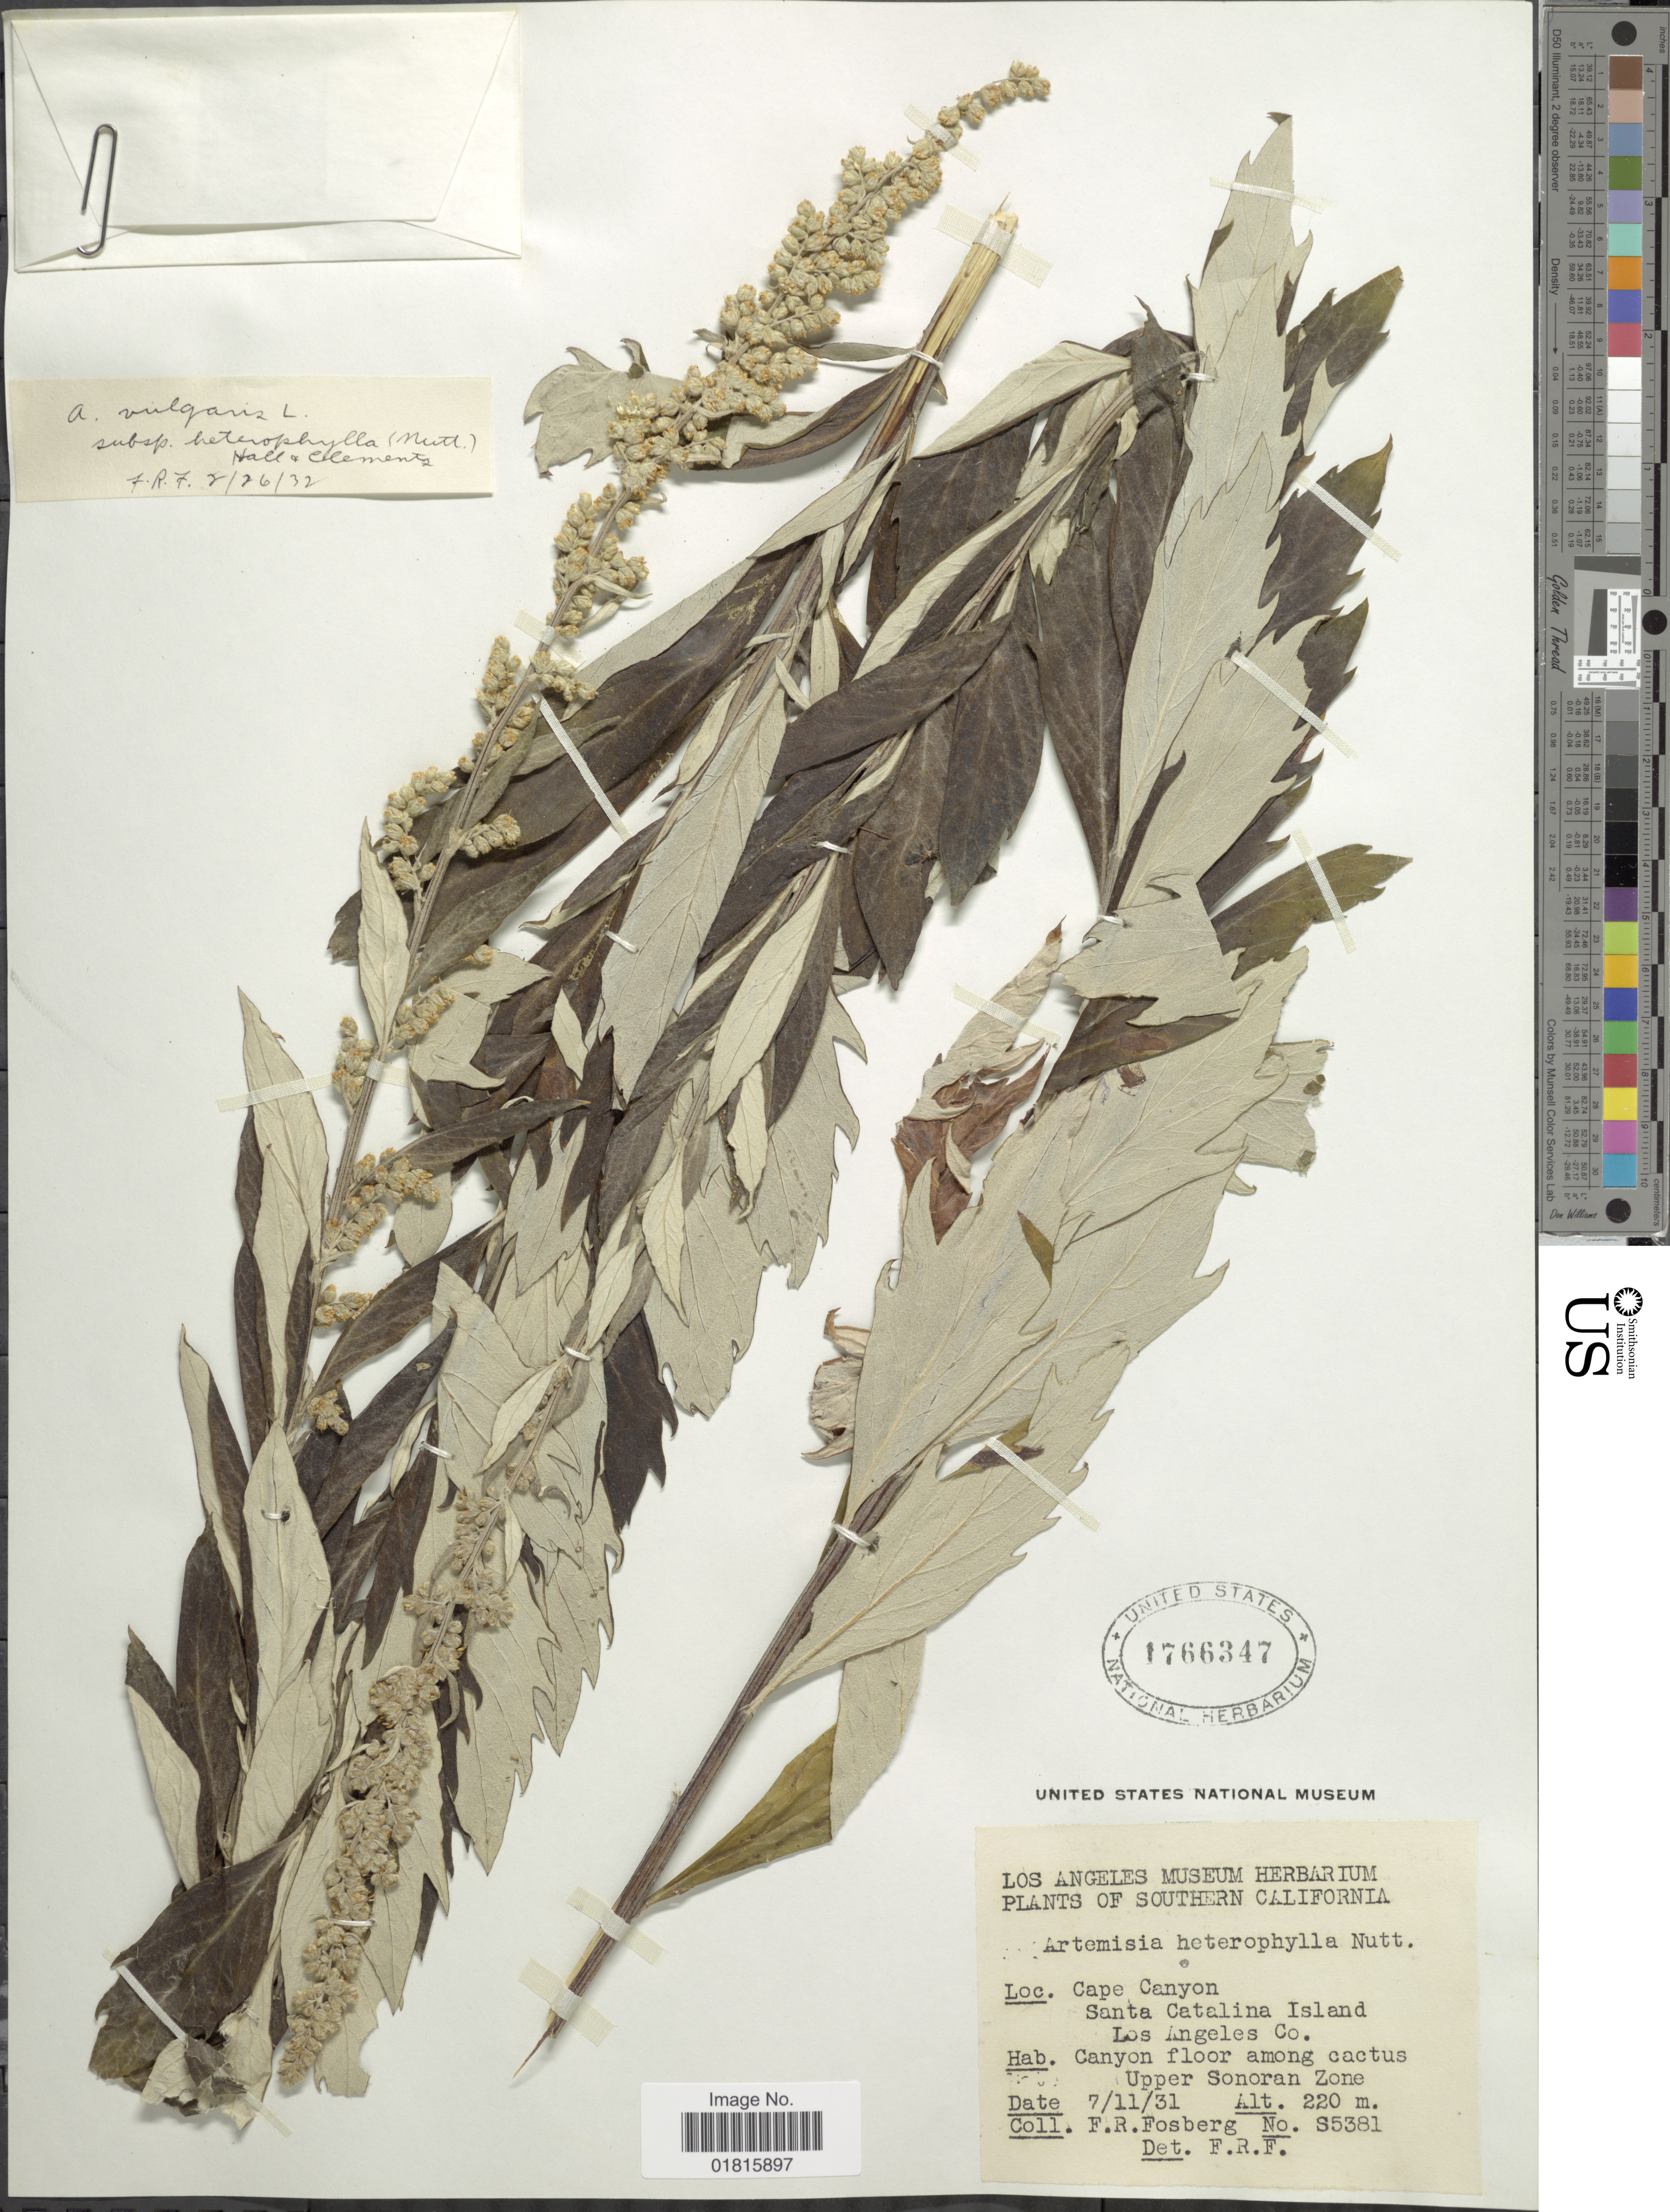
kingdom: Plantae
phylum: Tracheophyta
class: Magnoliopsida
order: Asterales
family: Asteraceae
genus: Artemisia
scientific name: Artemisia heterophylla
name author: Nutt.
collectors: F. R. Fosberg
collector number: S5381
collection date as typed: Transcribed d/m/y: 11/7/31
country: United States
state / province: California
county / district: Los Angeles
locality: Southern California, Cape Canyon, Santa Catalina Island, Los Angeles Co, Canyon floor among cactus, Upper Sonoran Zone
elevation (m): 220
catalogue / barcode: US 1766347